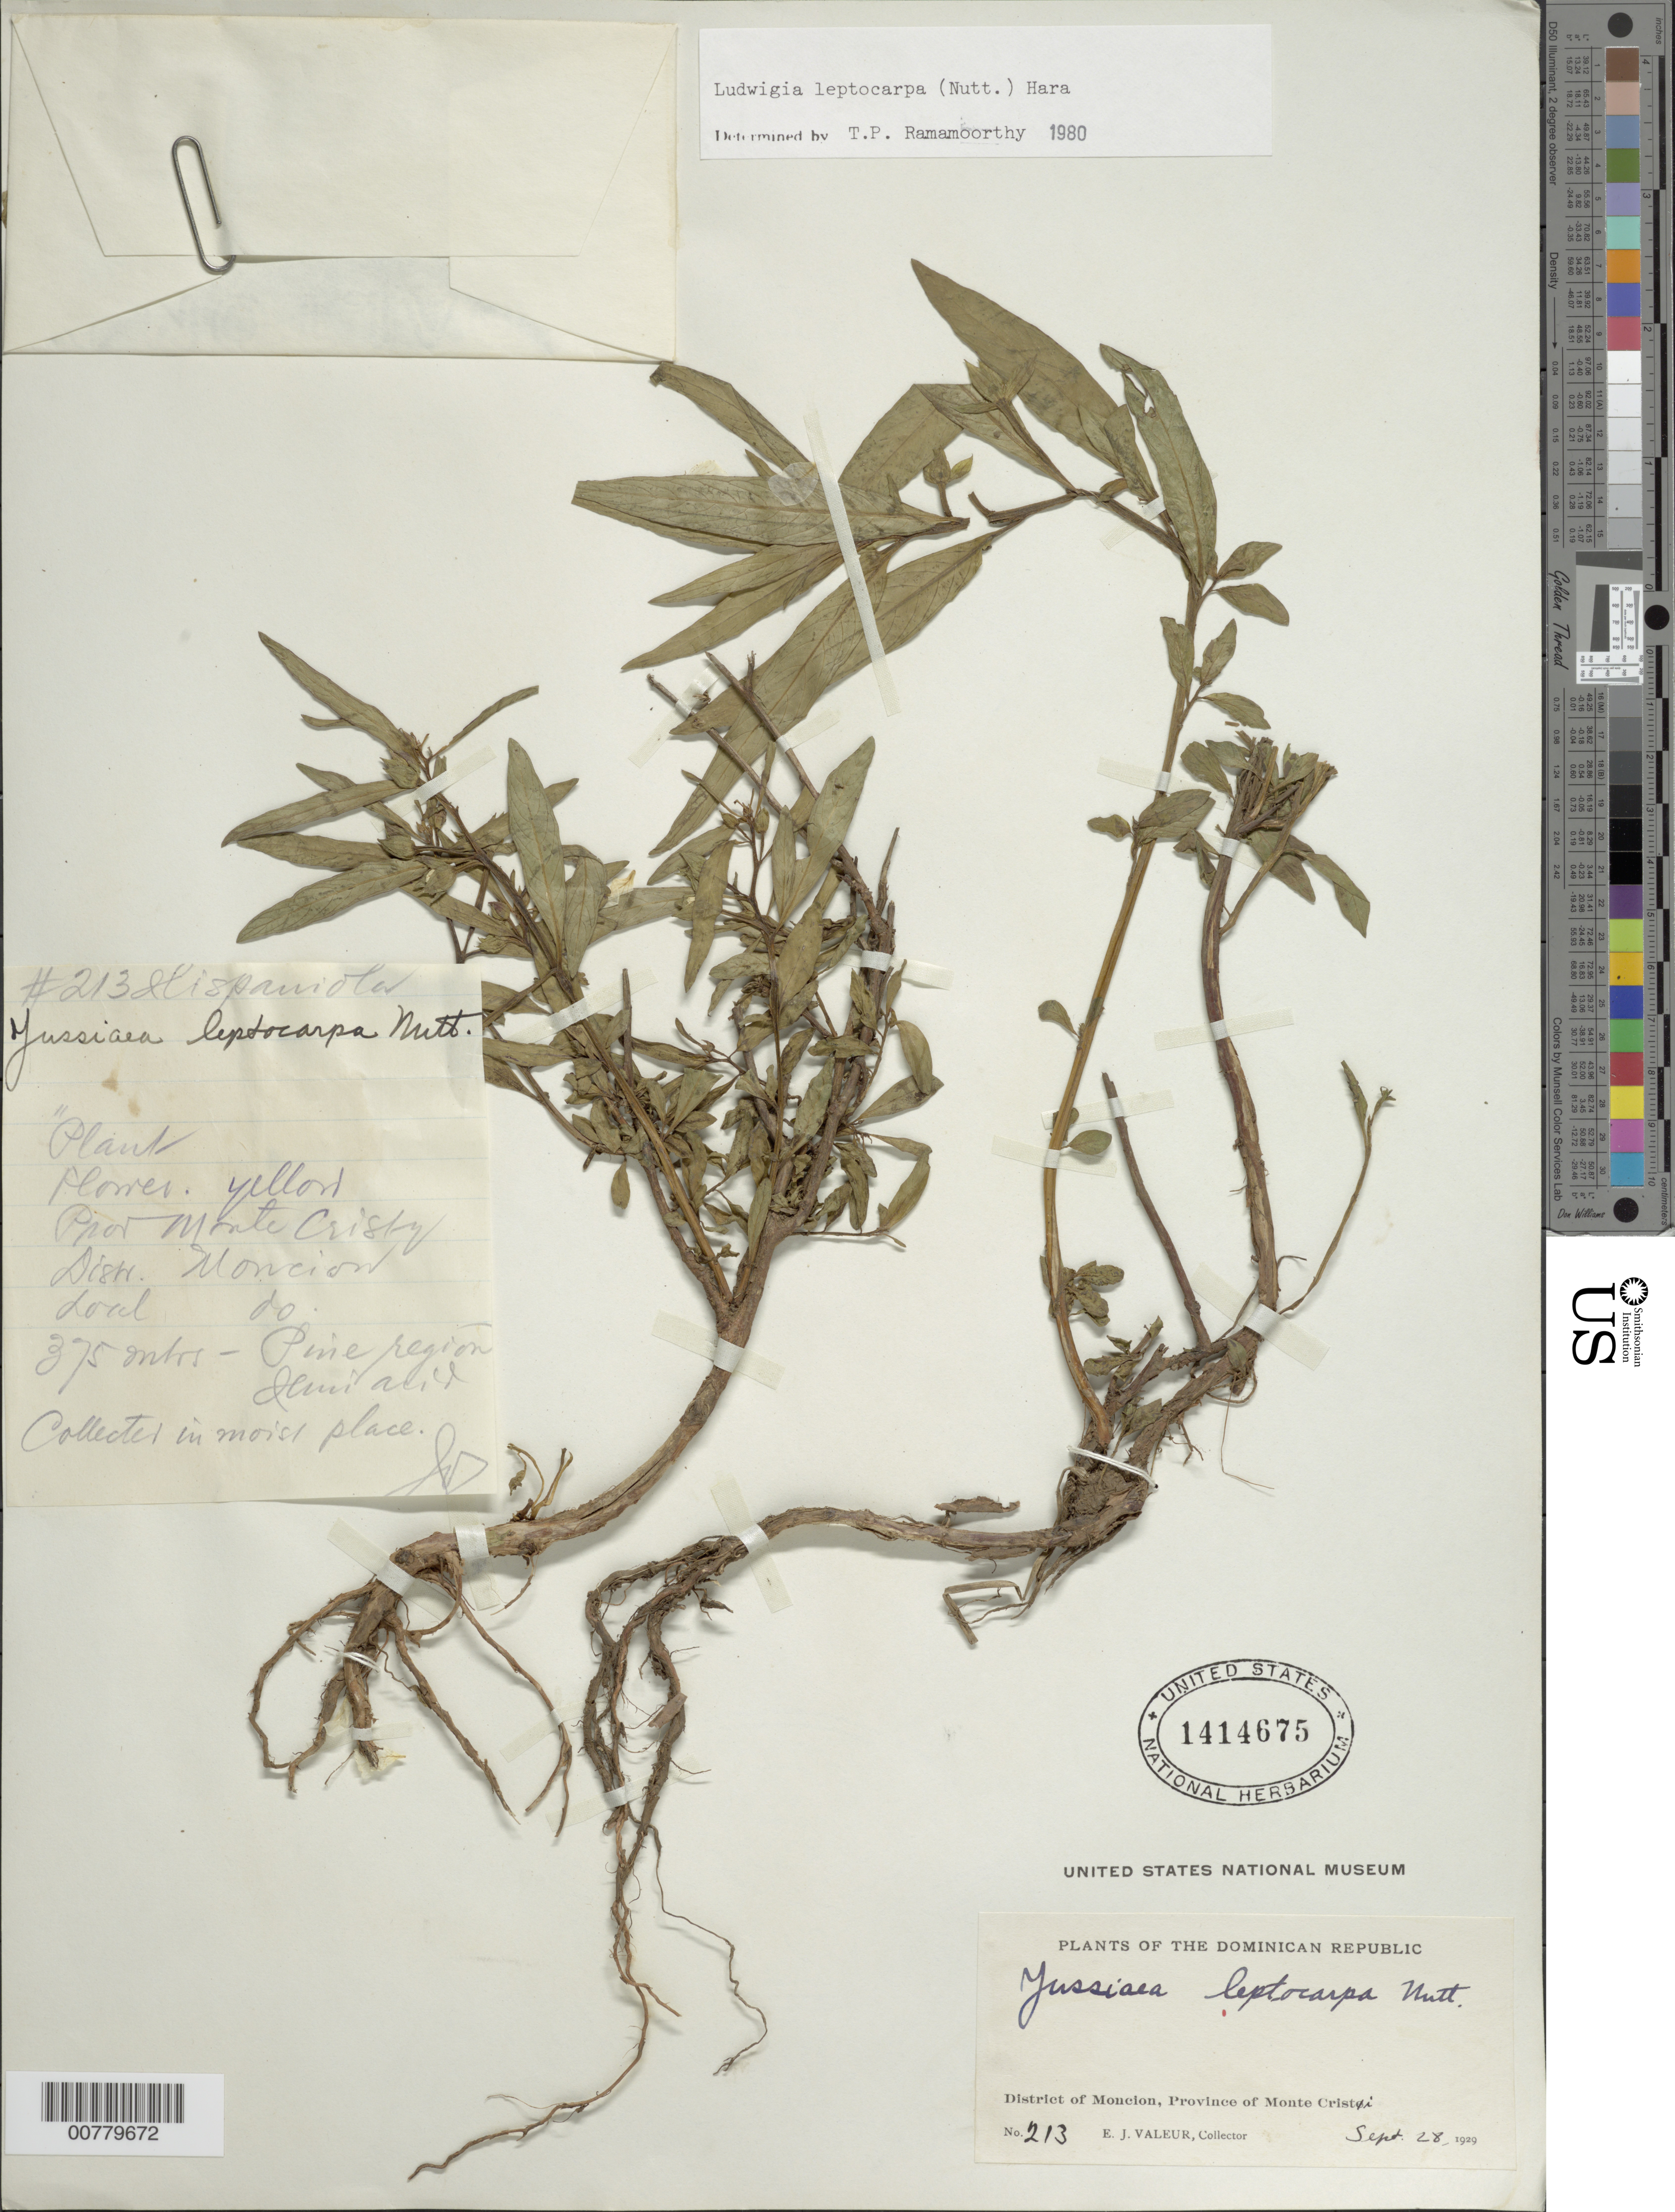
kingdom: Plantae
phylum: Tracheophyta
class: Magnoliopsida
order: Myrtales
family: Onagraceae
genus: Ludwigia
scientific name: Ludwigia leptocarpa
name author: (Nutt.) H. Hara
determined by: Ramamoorthy, T. P.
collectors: E. Valeur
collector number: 213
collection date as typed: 28 Sep 1929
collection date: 1929-09-28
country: Dominican Republic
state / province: Monte Cristi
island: Hispaniola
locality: Monción.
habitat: Pine region, semi arid.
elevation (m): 375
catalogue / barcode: US 1414675